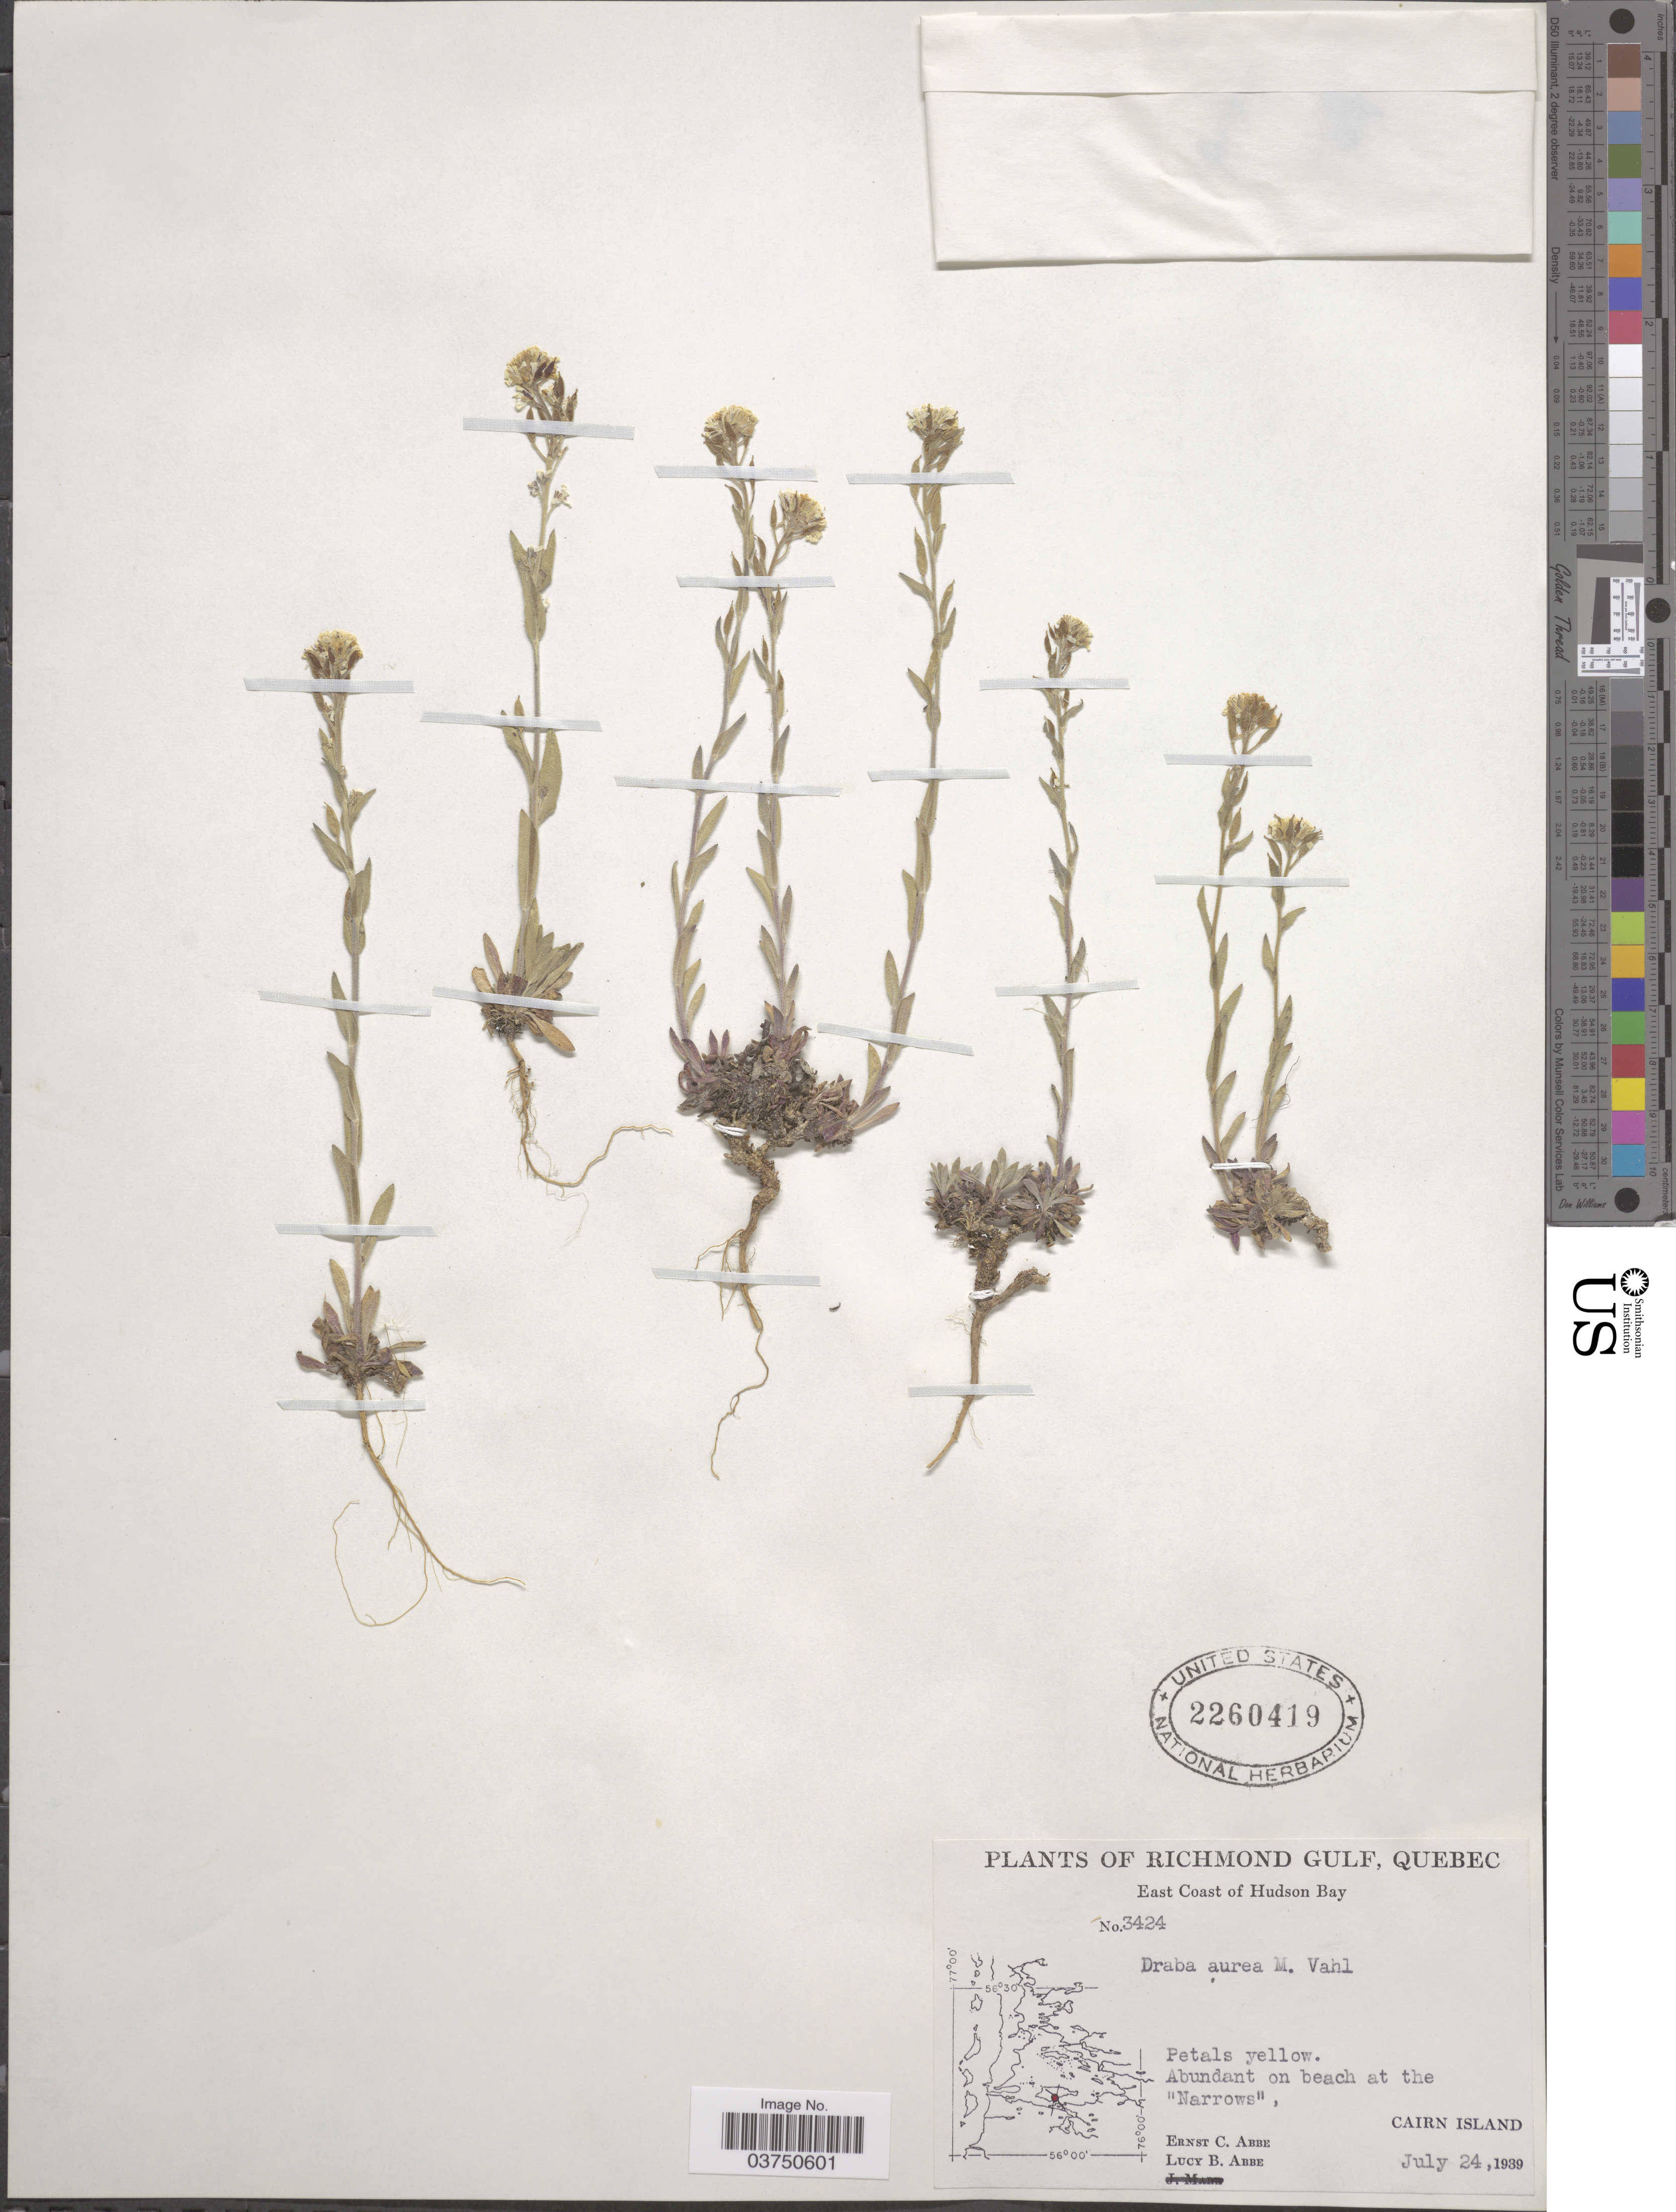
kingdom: Plantae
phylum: Tracheophyta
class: Magnoliopsida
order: Brassicales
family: Brassicaceae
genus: Draba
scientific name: Draba aurea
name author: Vahl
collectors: E. C. Abbe & L. B. Abbe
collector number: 3424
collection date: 1939-07-24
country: Canada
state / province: Quebec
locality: Richmond Gulf. East Coast of Hudson Bay. Abundant on beach at the "Narrows". Cairn island.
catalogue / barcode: US 2260419